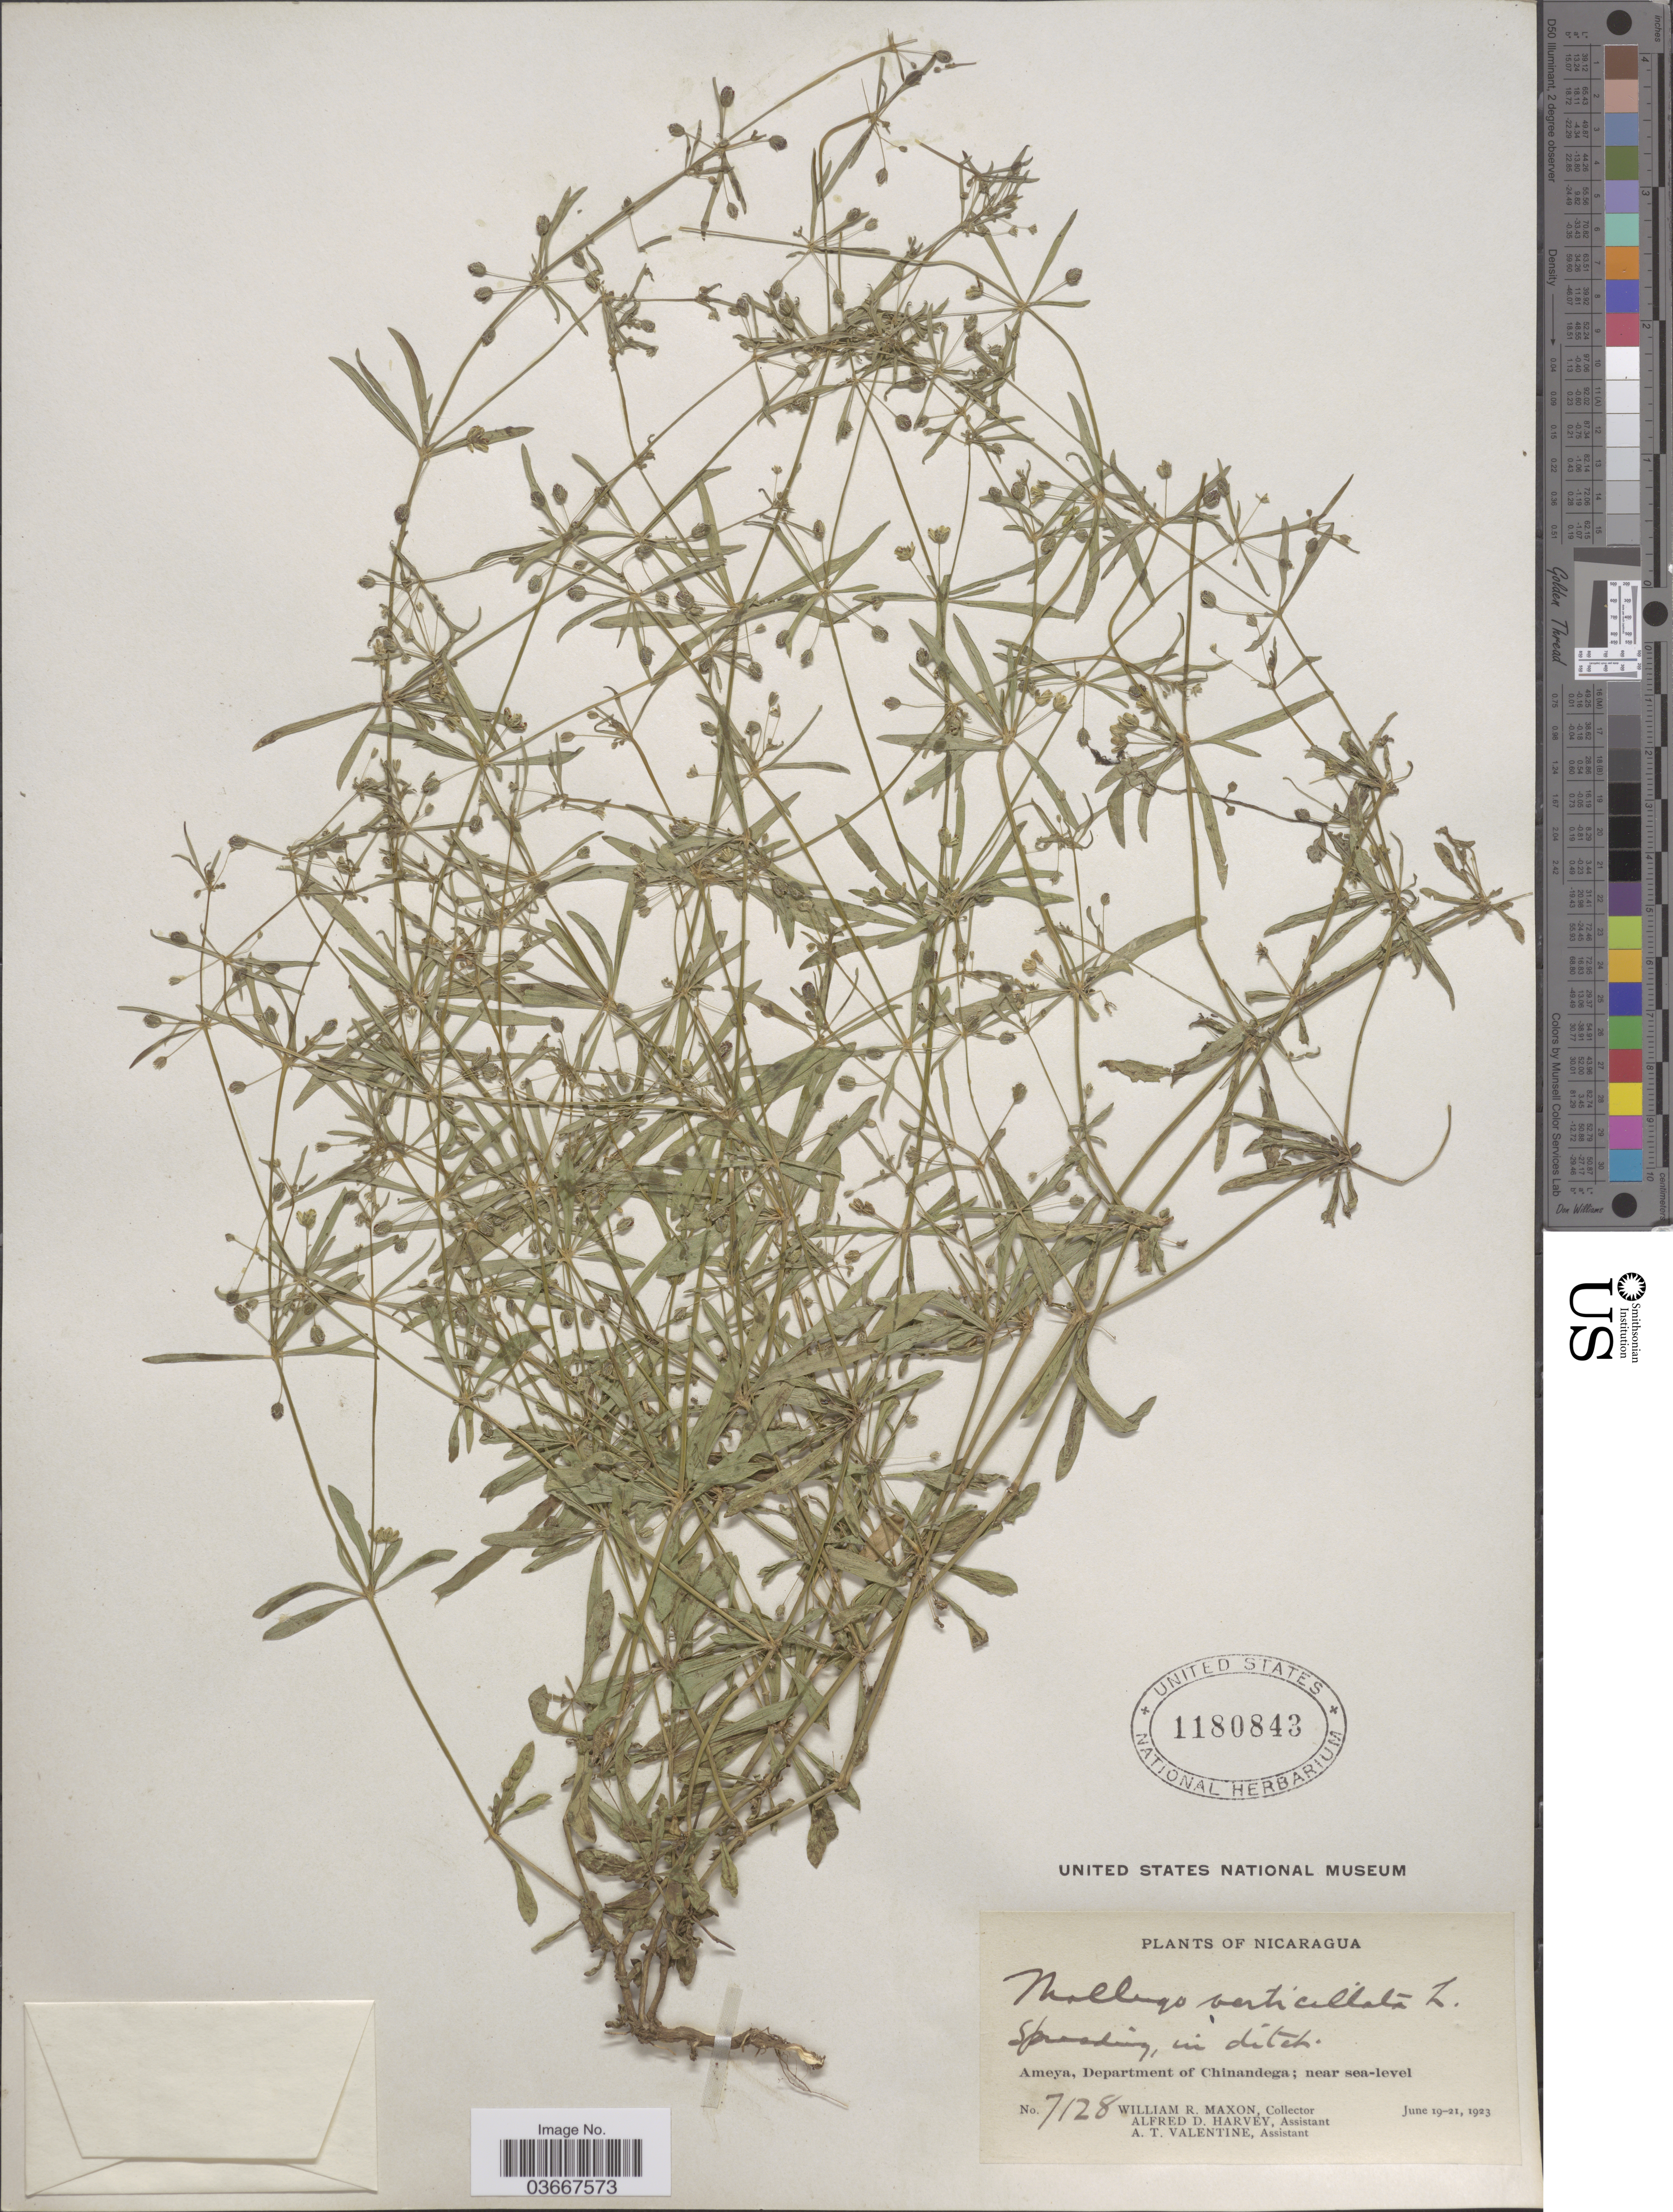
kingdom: Plantae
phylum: Tracheophyta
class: Magnoliopsida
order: Caryophyllales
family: Molluginaceae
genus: Mollugo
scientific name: Mollugo verticillata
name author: L.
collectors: W. R. Maxon, A. D. Harvey & A. Valentine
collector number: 7128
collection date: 1923-06-19/1923-06-21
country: Nicaragua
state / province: Chinandega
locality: Ameya, Department of Chinandega.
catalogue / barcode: US 1180843